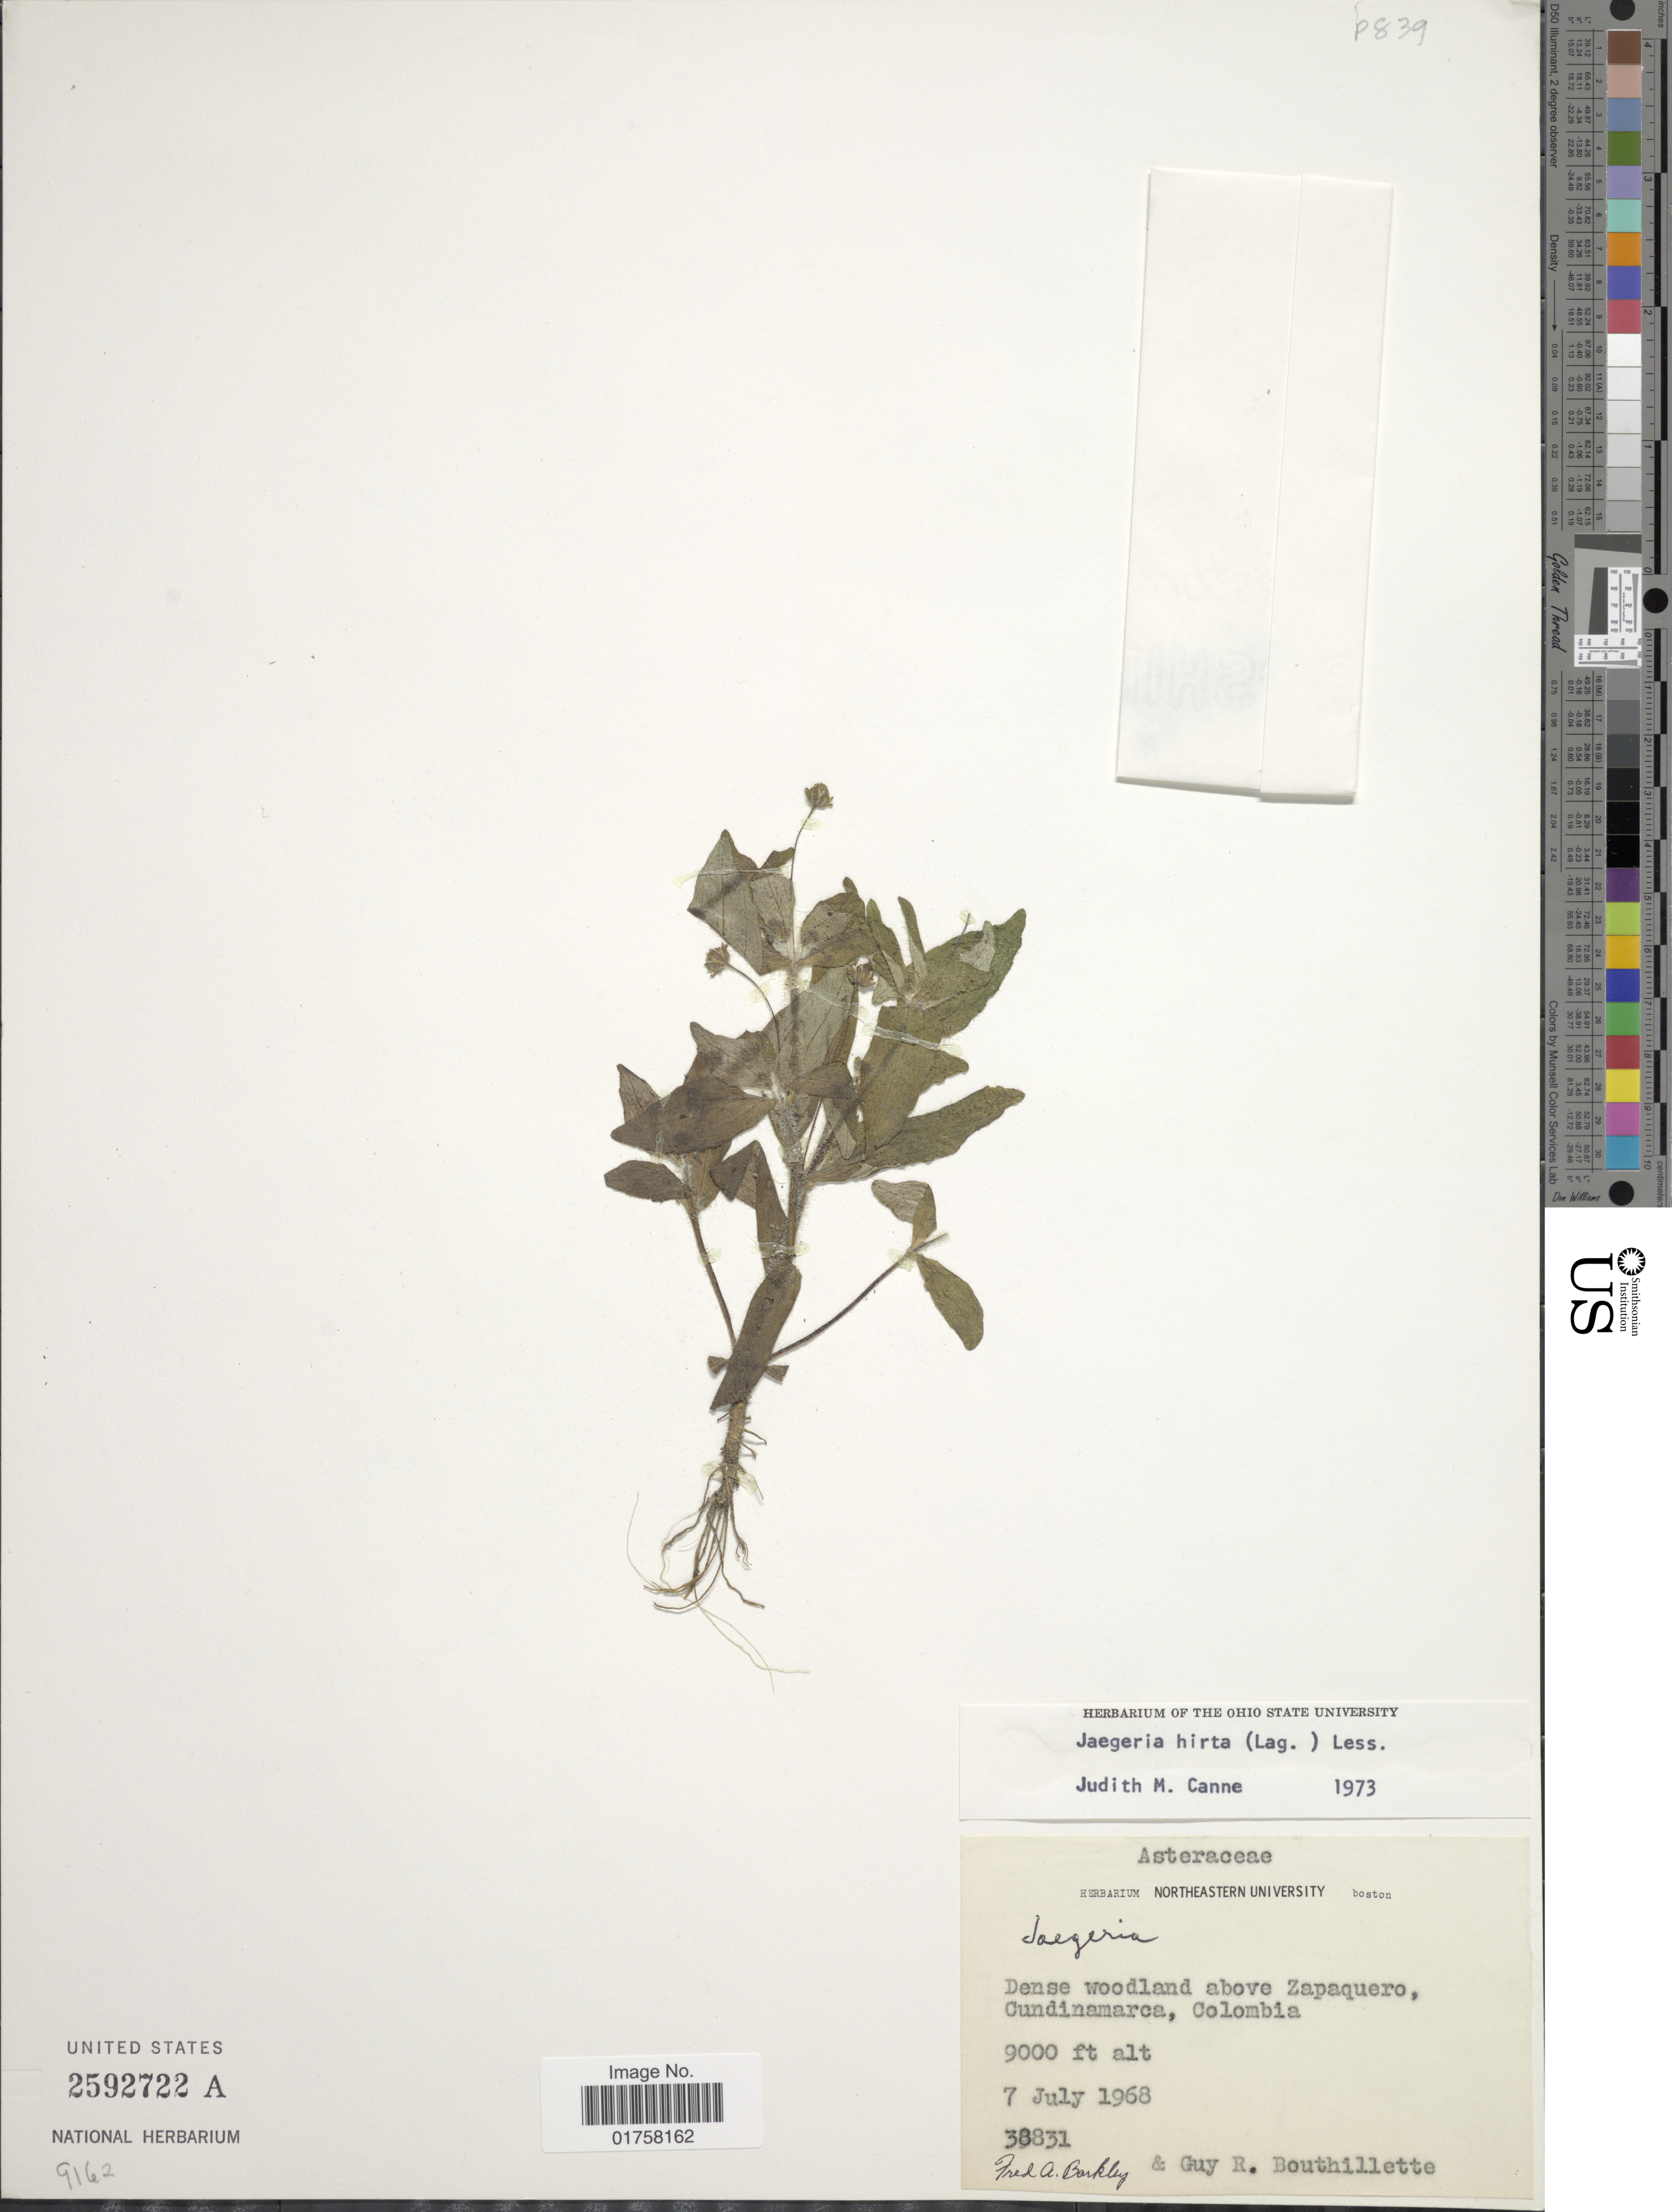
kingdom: Plantae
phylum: Tracheophyta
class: Magnoliopsida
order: Asterales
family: Asteraceae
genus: Jaegeria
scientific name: Jaegeria hirta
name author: (Lag.) Less.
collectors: F. A. Barkley & G. Bouthillette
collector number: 38831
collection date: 1968-07-07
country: Colombia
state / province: Cundinamarca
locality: Dense woodland above Zapaquero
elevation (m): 2743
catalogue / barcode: US 2592722A